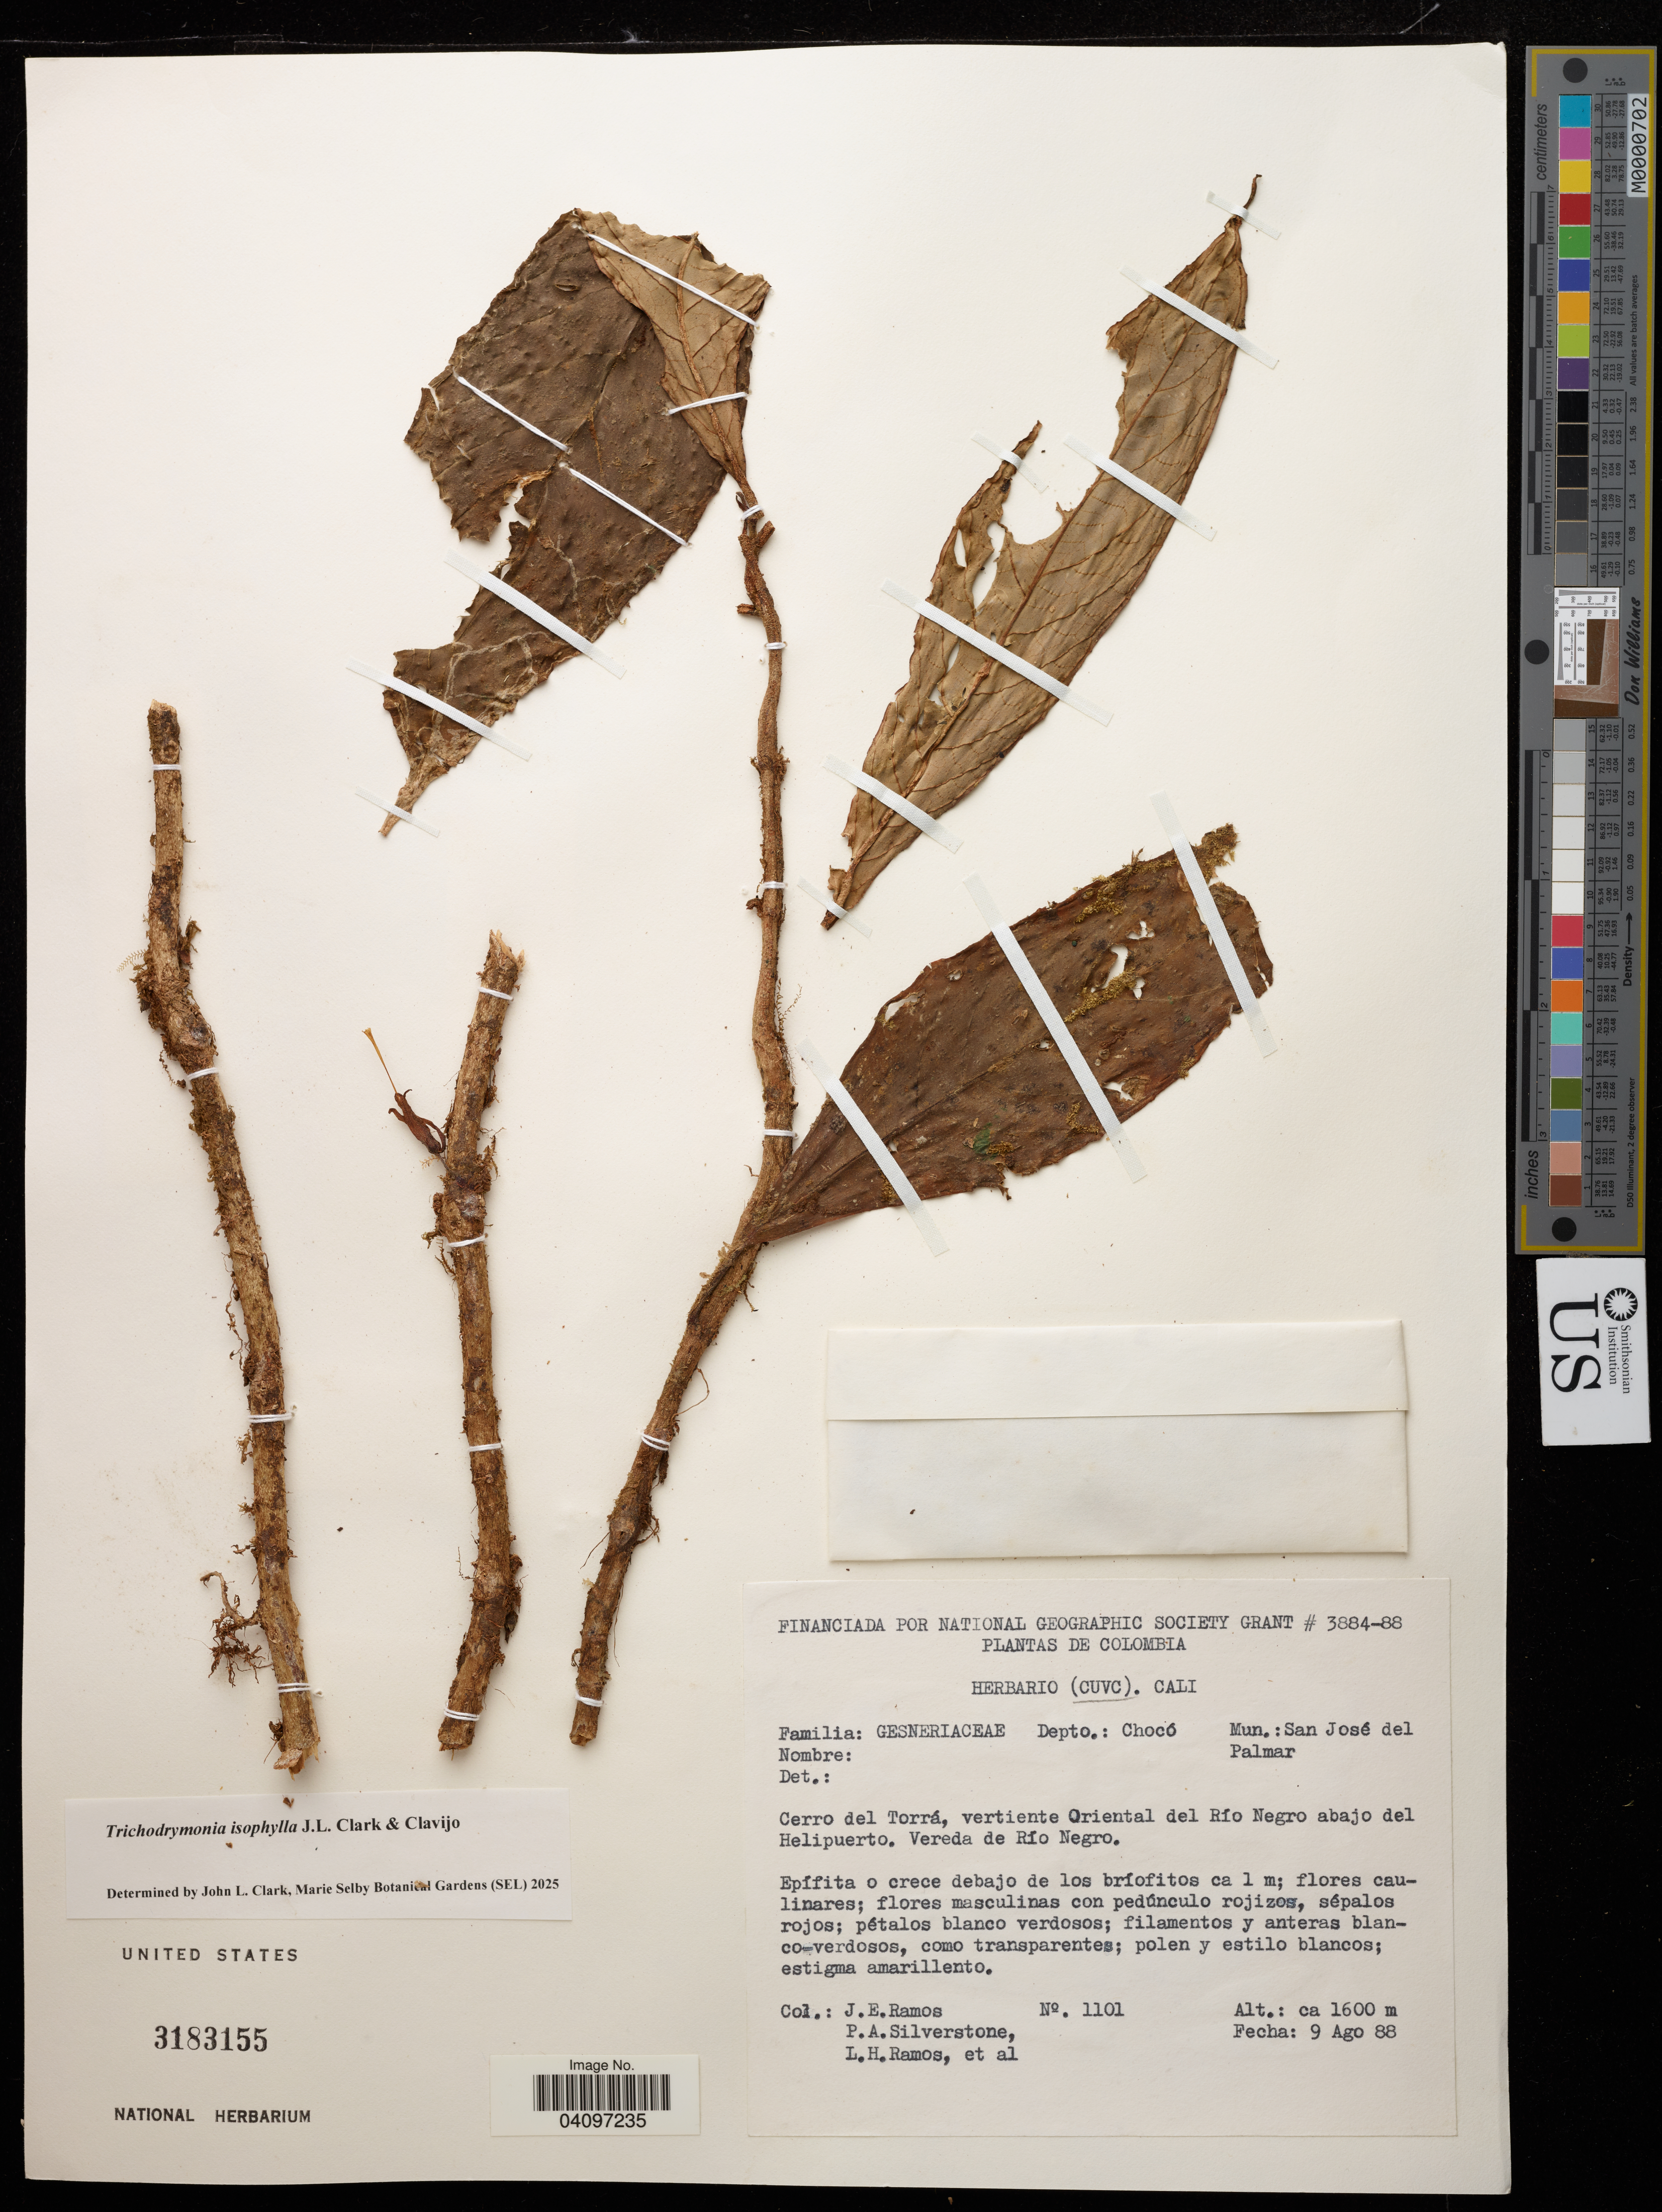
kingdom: Plantae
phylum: Tracheophyta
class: Magnoliopsida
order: Lamiales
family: Gesneriaceae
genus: Trichodrymonia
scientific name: Trichodrymonia isophylla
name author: J.L. Clark & Clavijo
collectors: J. E. Ramos, P. Silverstone, L. Ramos & et al.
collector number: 1101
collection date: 1988-08-09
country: Colombia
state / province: Chocó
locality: Cerro del Torrá, vertiente Oriental del Río Negro abajo del Helipuerto, Vereda de Río Negro.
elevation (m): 1600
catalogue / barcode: US 3183155